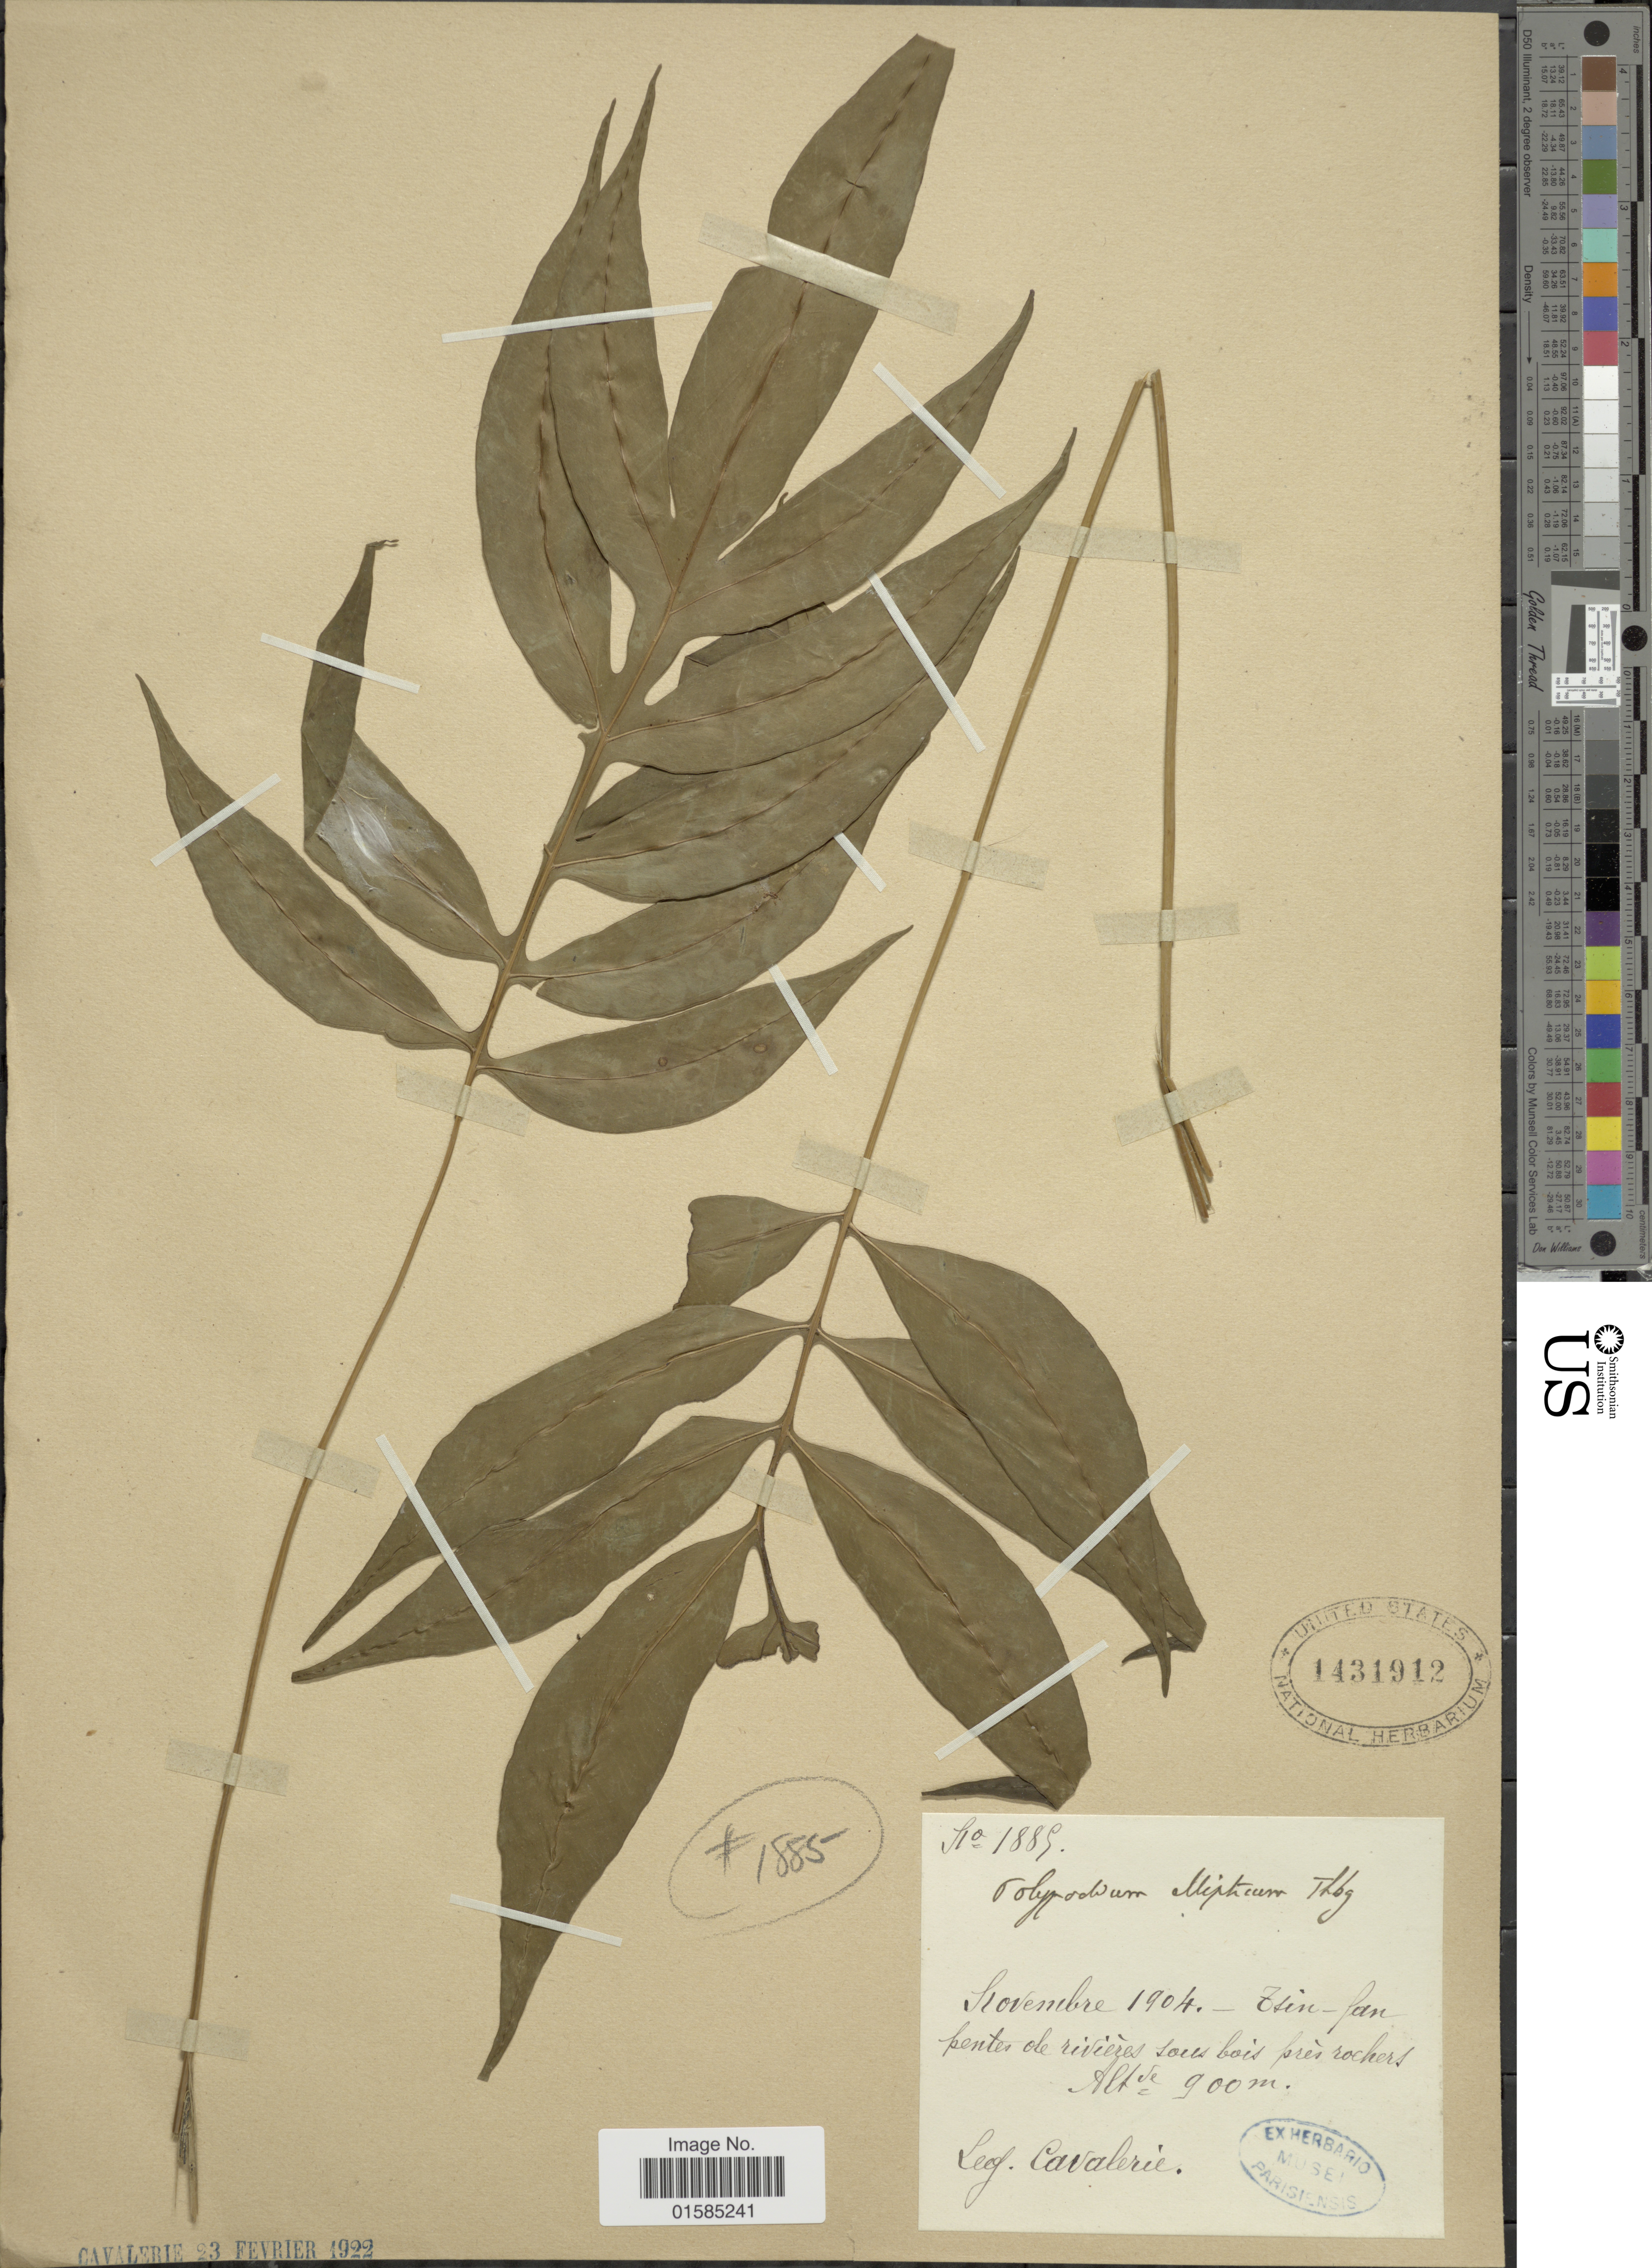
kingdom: Plantae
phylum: Tracheophyta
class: Polypodiopsida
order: Polypodiales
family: Polypodiaceae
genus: Leptochilus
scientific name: Leptochilus ellipticus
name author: (Thunb.) Noot.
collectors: -. Cavalerie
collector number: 1885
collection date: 1904-11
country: China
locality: Etin-fan pentes ole rivieres sous bois pres rochers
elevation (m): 900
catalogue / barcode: US 1431912